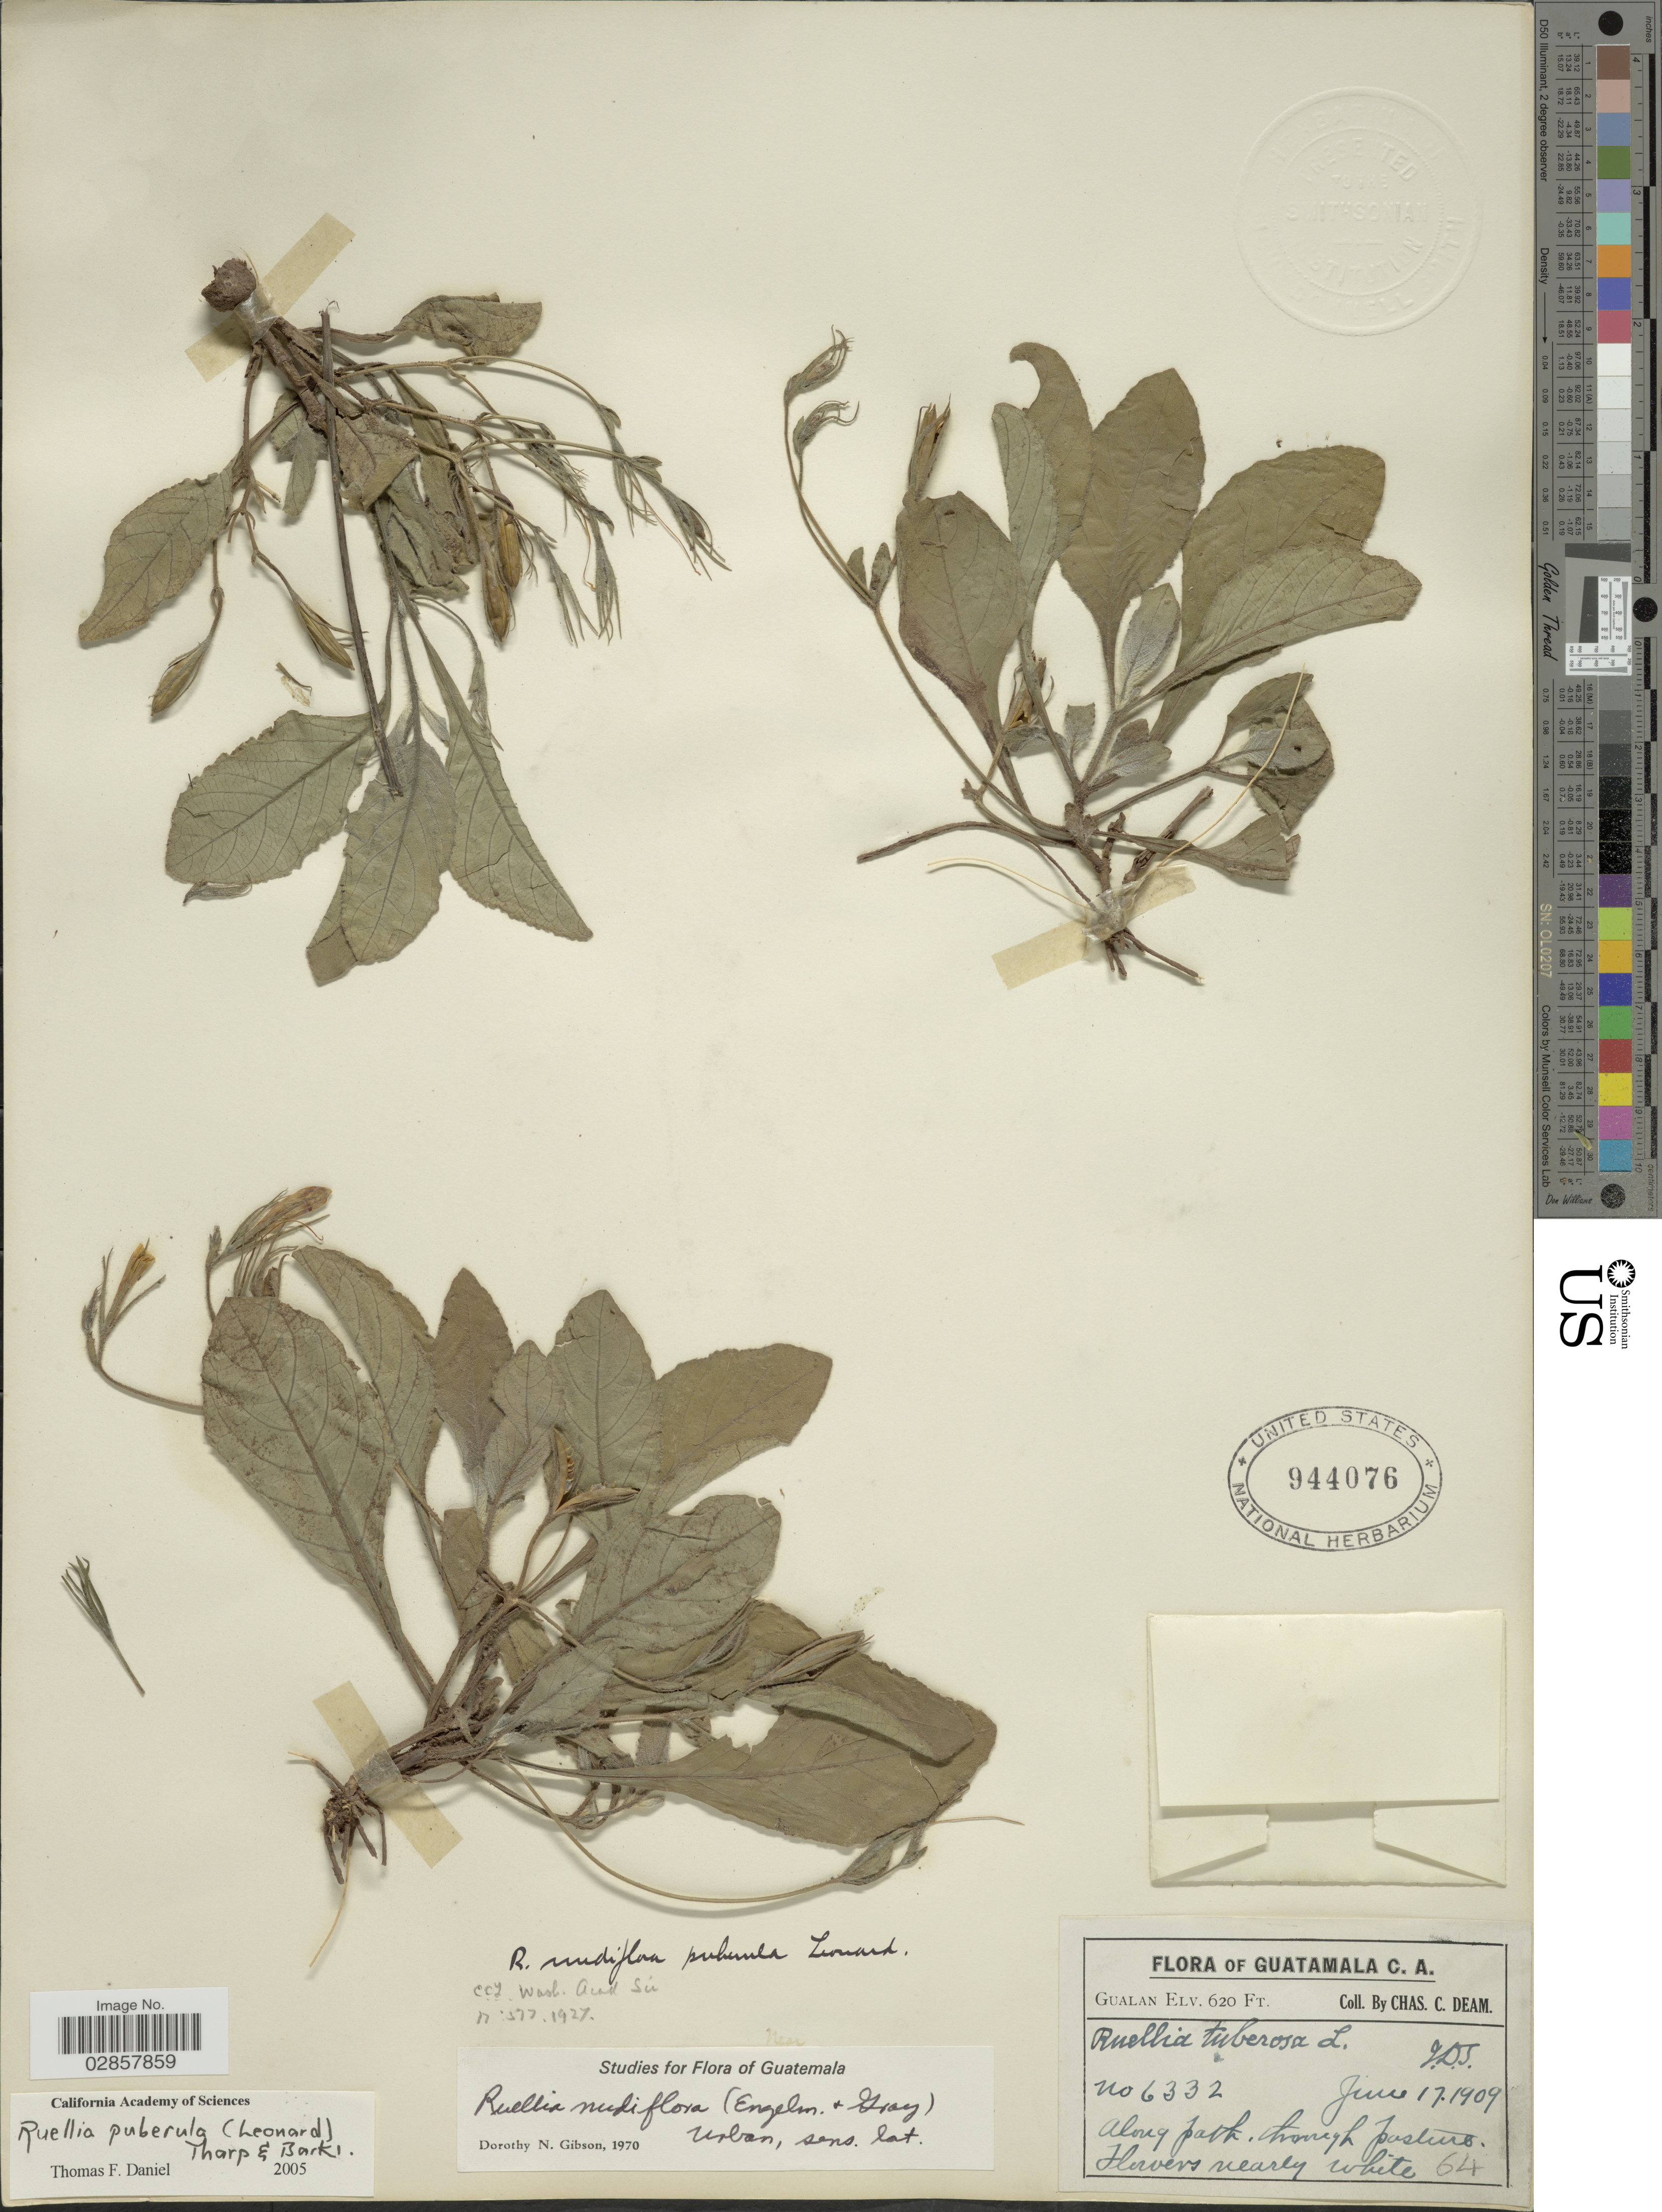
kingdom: Plantae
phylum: Tracheophyta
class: Magnoliopsida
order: Lamiales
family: Acanthaceae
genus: Ruellia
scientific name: Ruellia nudiflora var. puberula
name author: Leonard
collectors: C. C. Deam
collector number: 6332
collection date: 1909-06-17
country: Guatemala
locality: Gualan. Along path through pastures.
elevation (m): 189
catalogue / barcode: US 944076